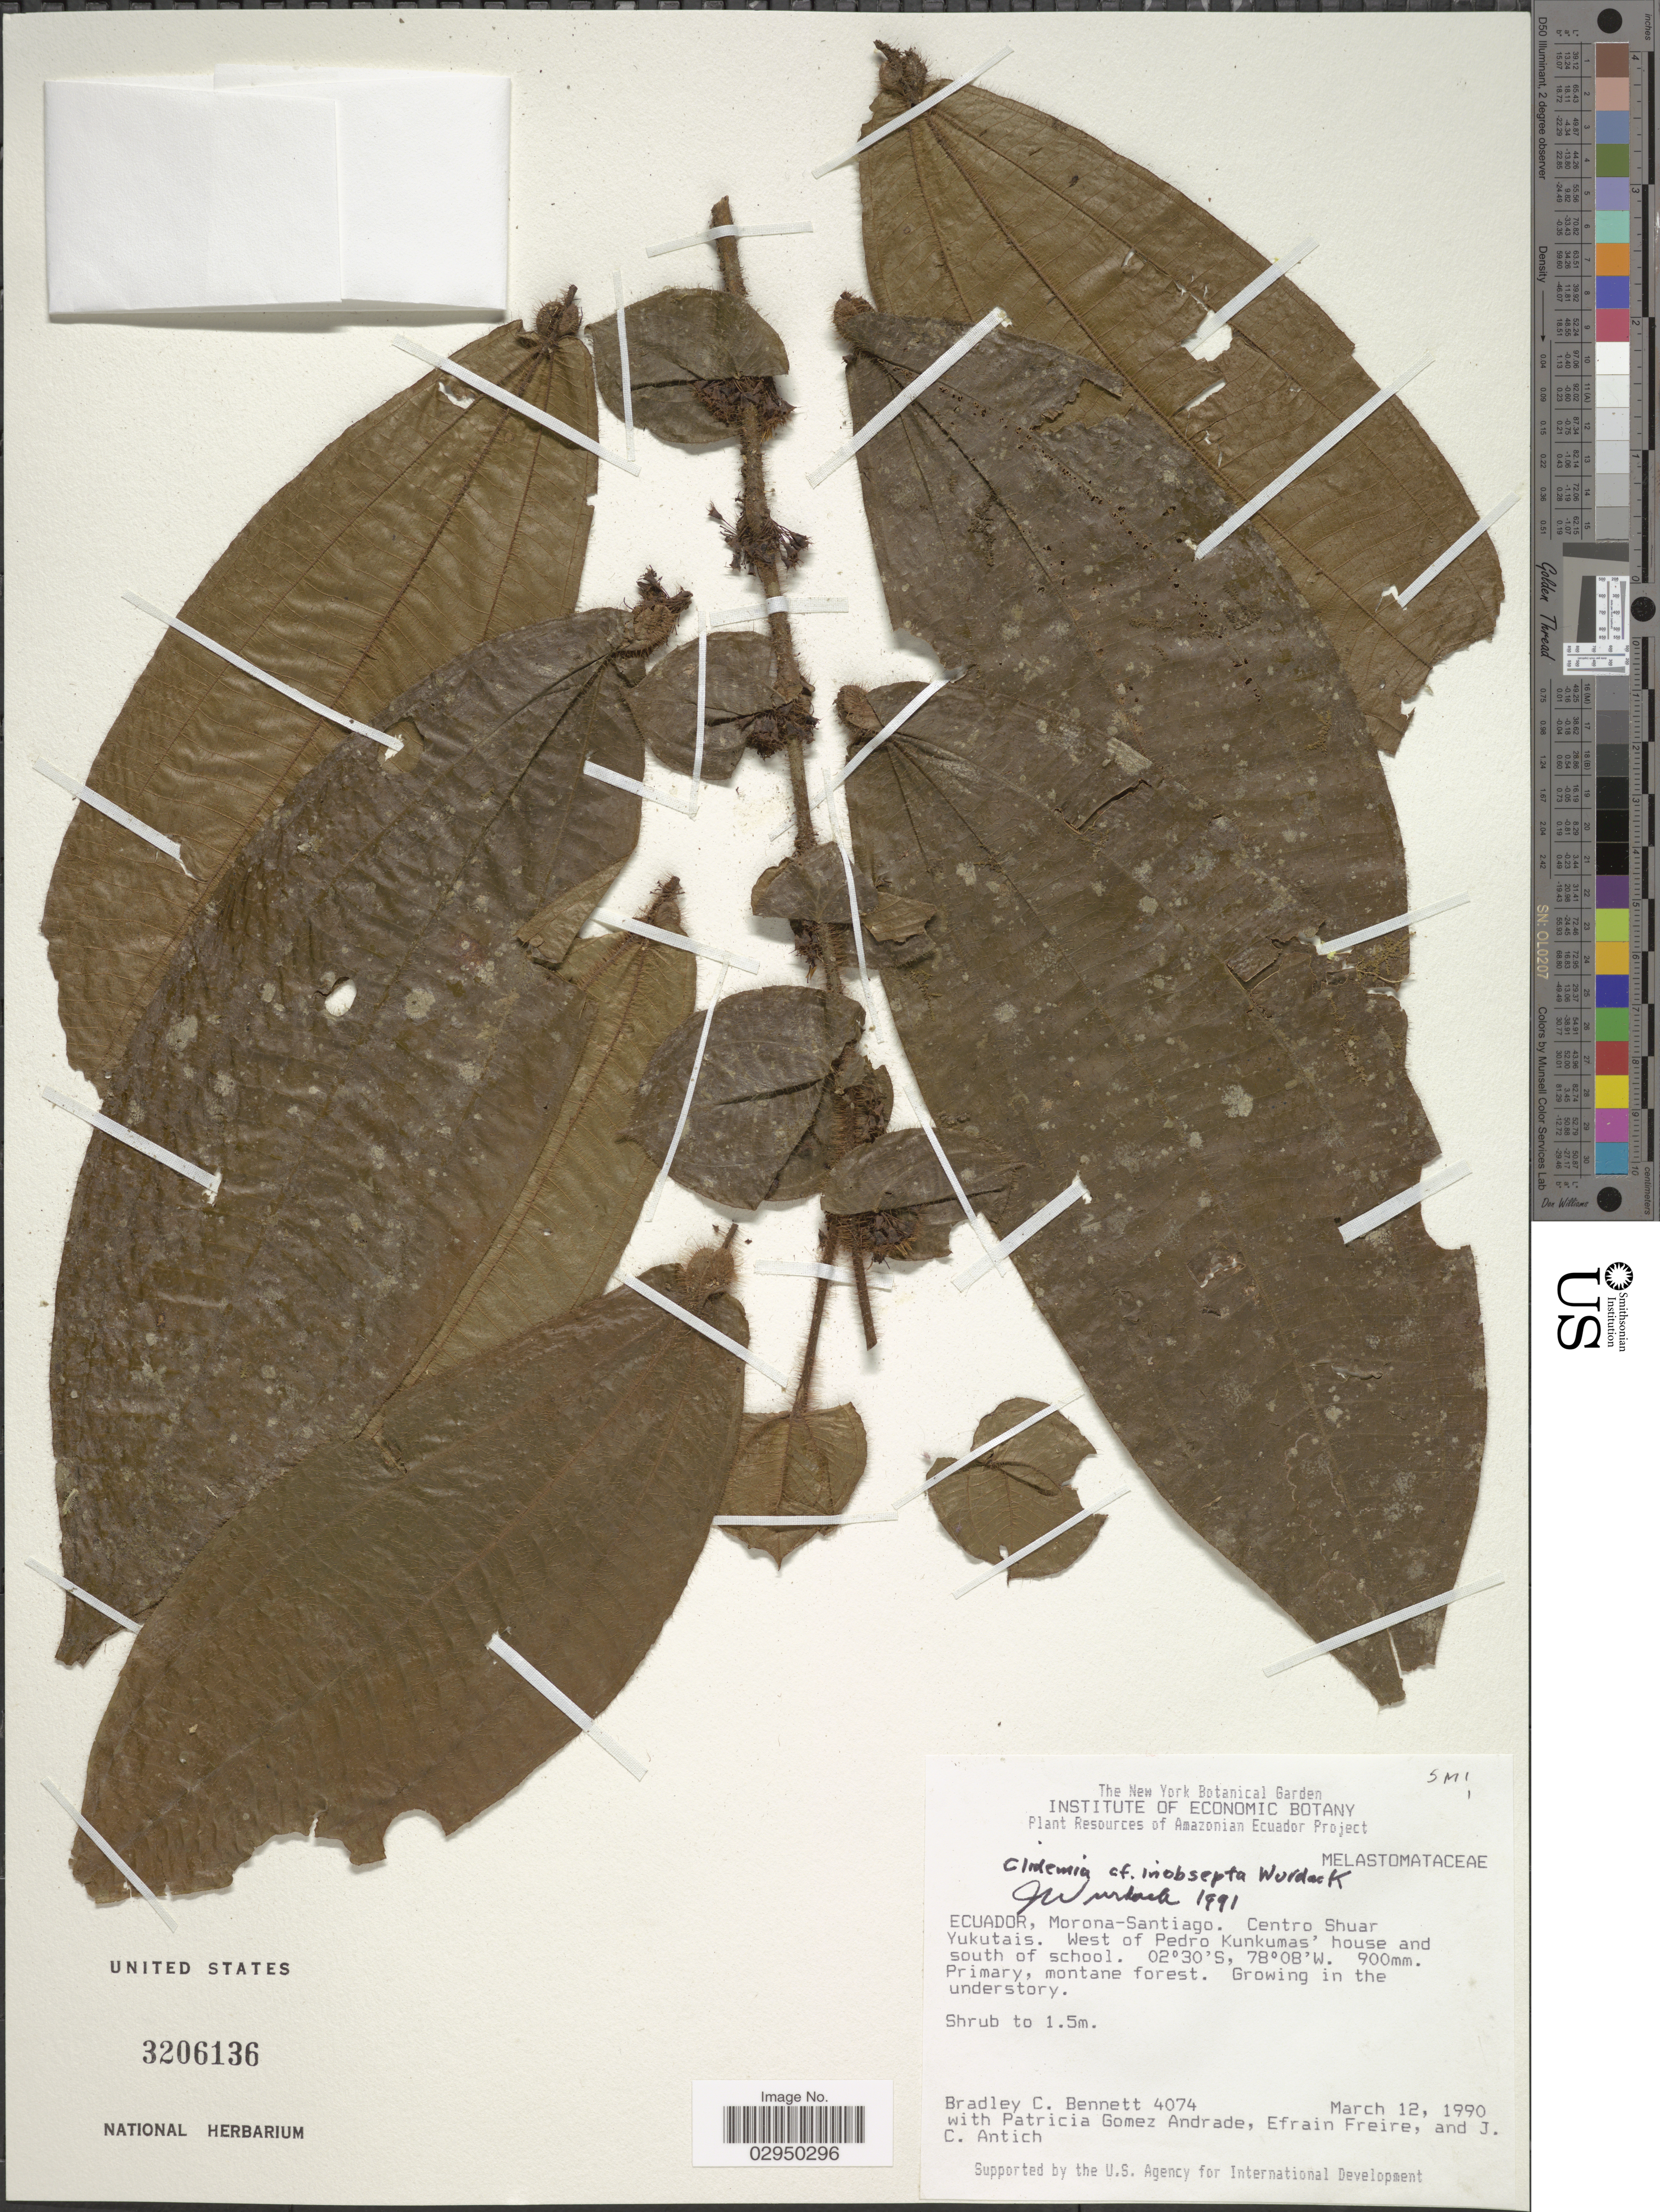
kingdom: Plantae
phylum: Tracheophyta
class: Magnoliopsida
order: Myrtales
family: Melastomataceae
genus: Clidemia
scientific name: Clidemia inobsepta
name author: Wurdack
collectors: B. C. Bennett, P. Gomez Andrade, E. Freire & J. Antich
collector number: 4074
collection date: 1990-03-12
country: Ecuador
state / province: Morona-Santiago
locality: Centro Shuar Yukutais. West of Pedro Kunkumas' house and south of school.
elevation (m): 900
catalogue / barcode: US 3206136